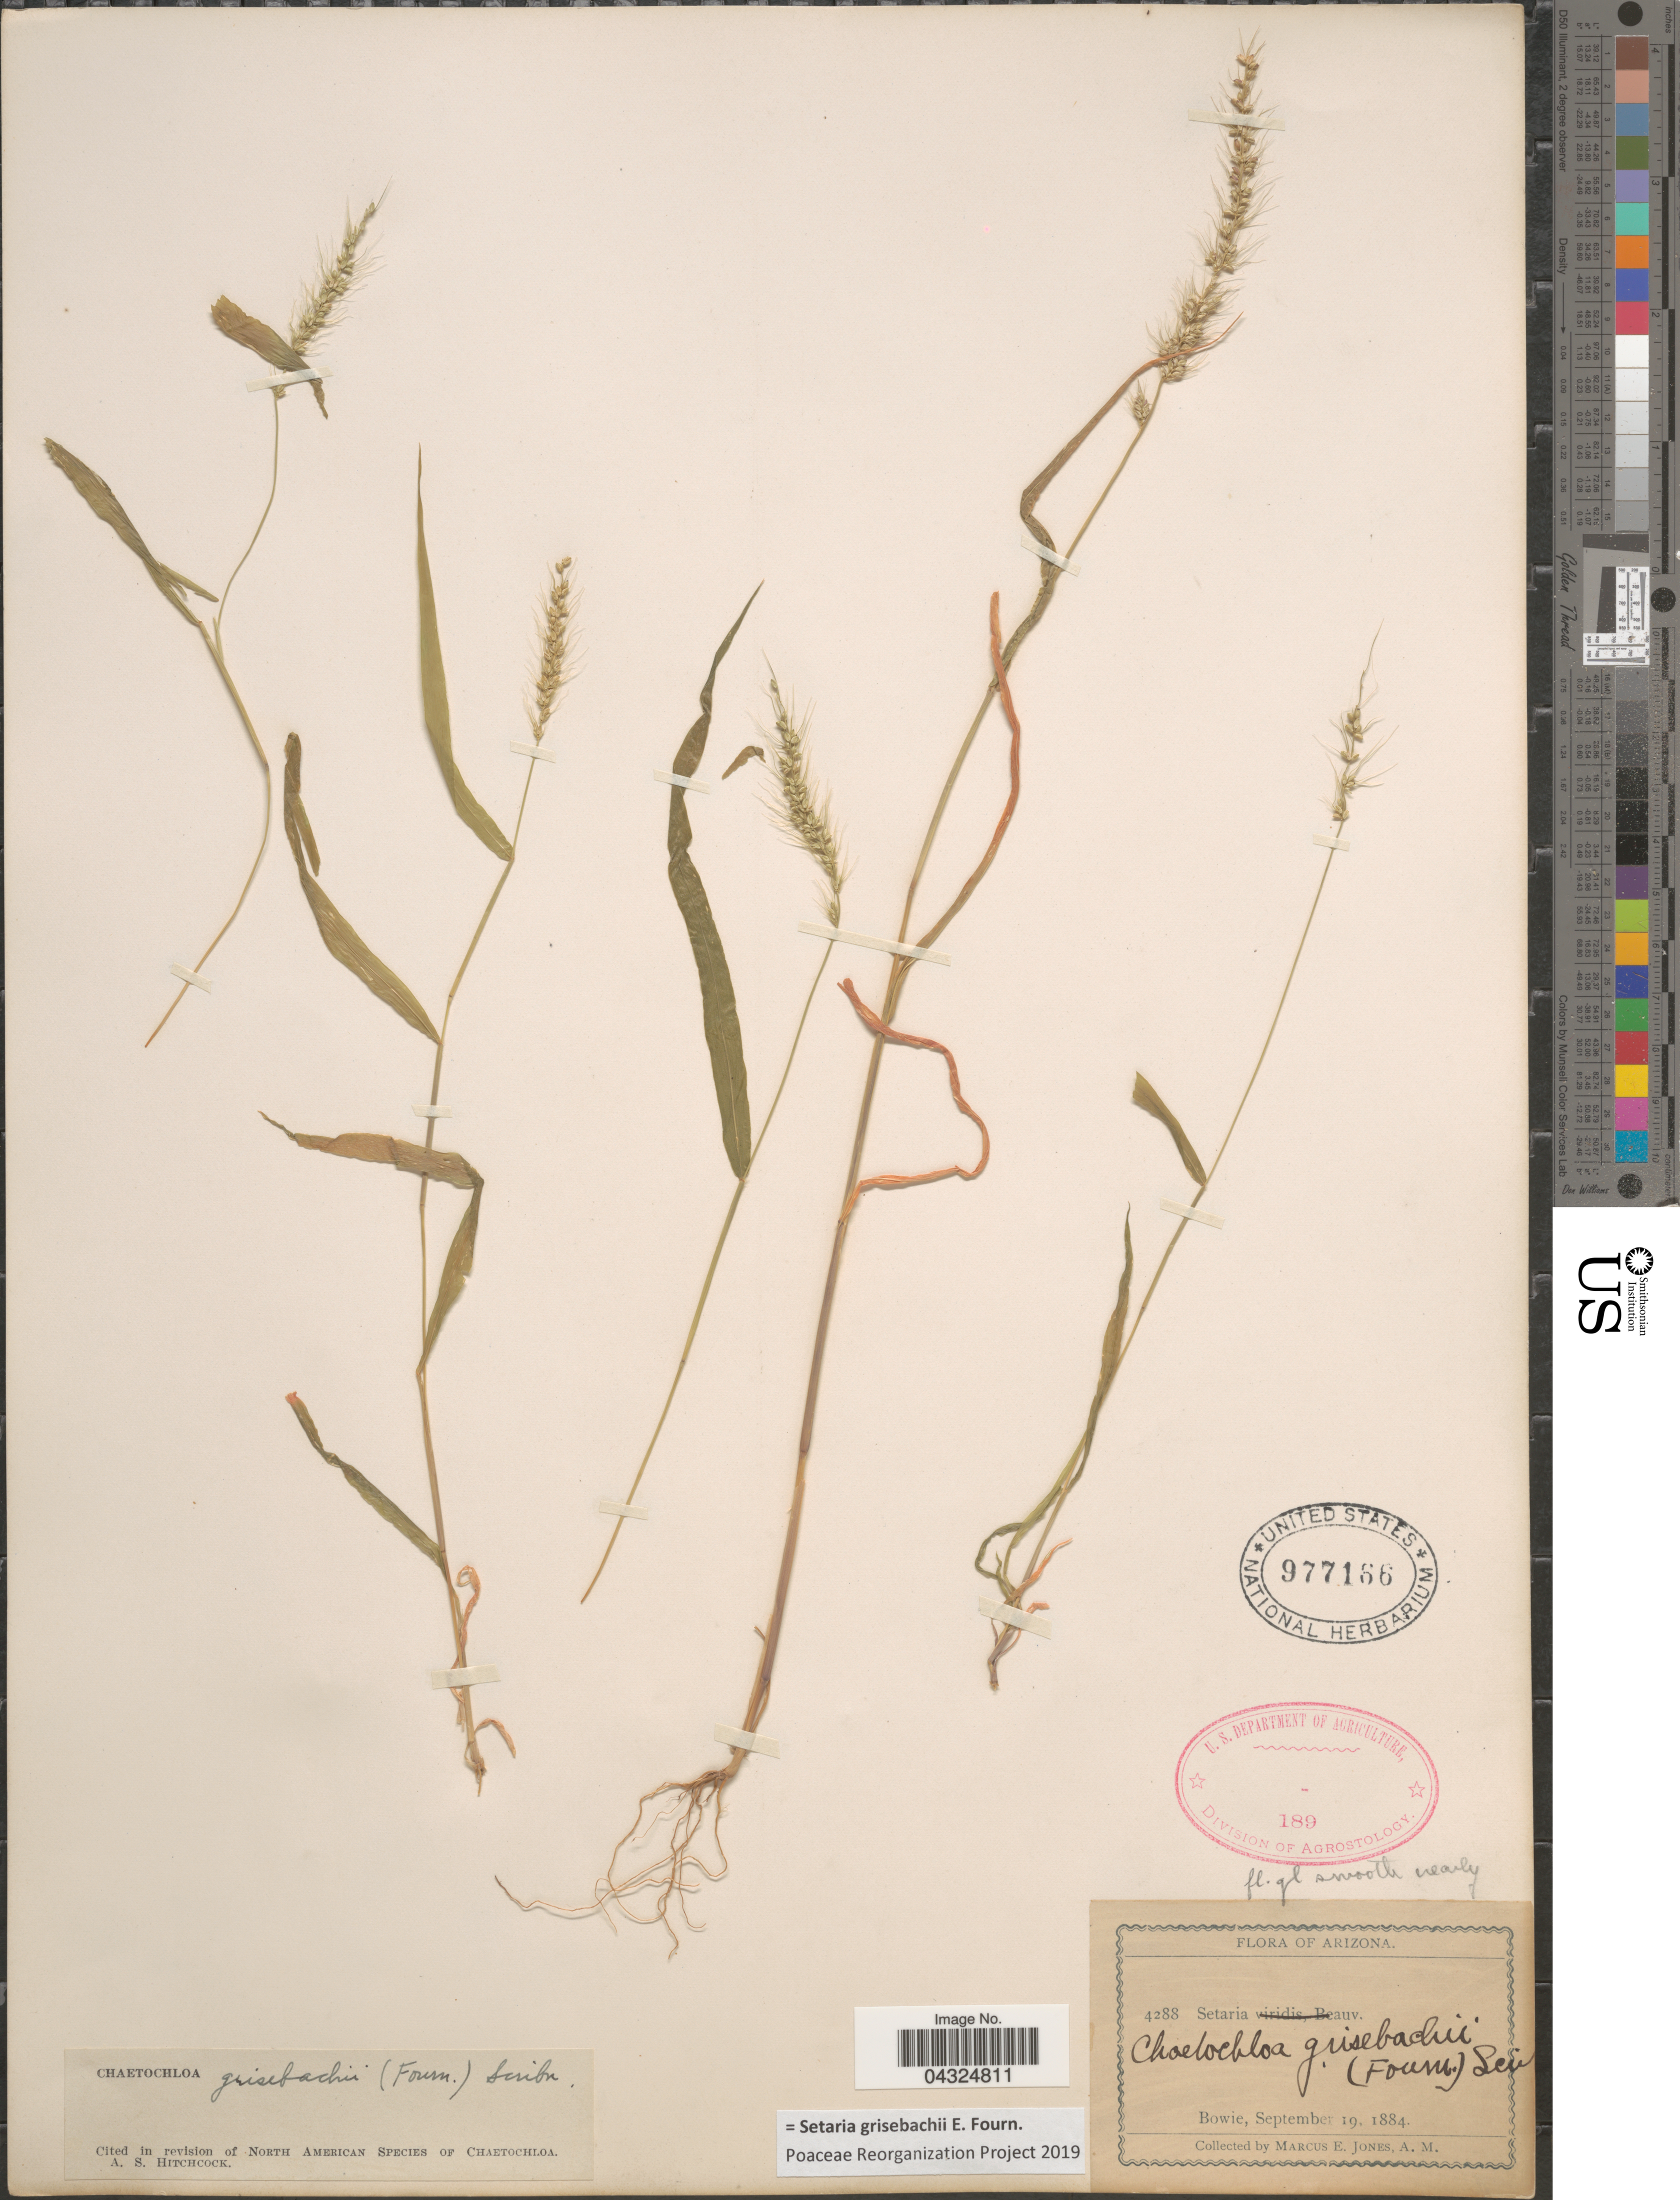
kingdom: Plantae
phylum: Tracheophyta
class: Liliopsida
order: Poales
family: Poaceae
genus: Setaria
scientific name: Setaria grisebachii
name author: E. Fourn.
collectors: M. E. Jones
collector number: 4288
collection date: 1884-09-19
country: United States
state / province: Arizona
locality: Bowie.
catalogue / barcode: US 977166